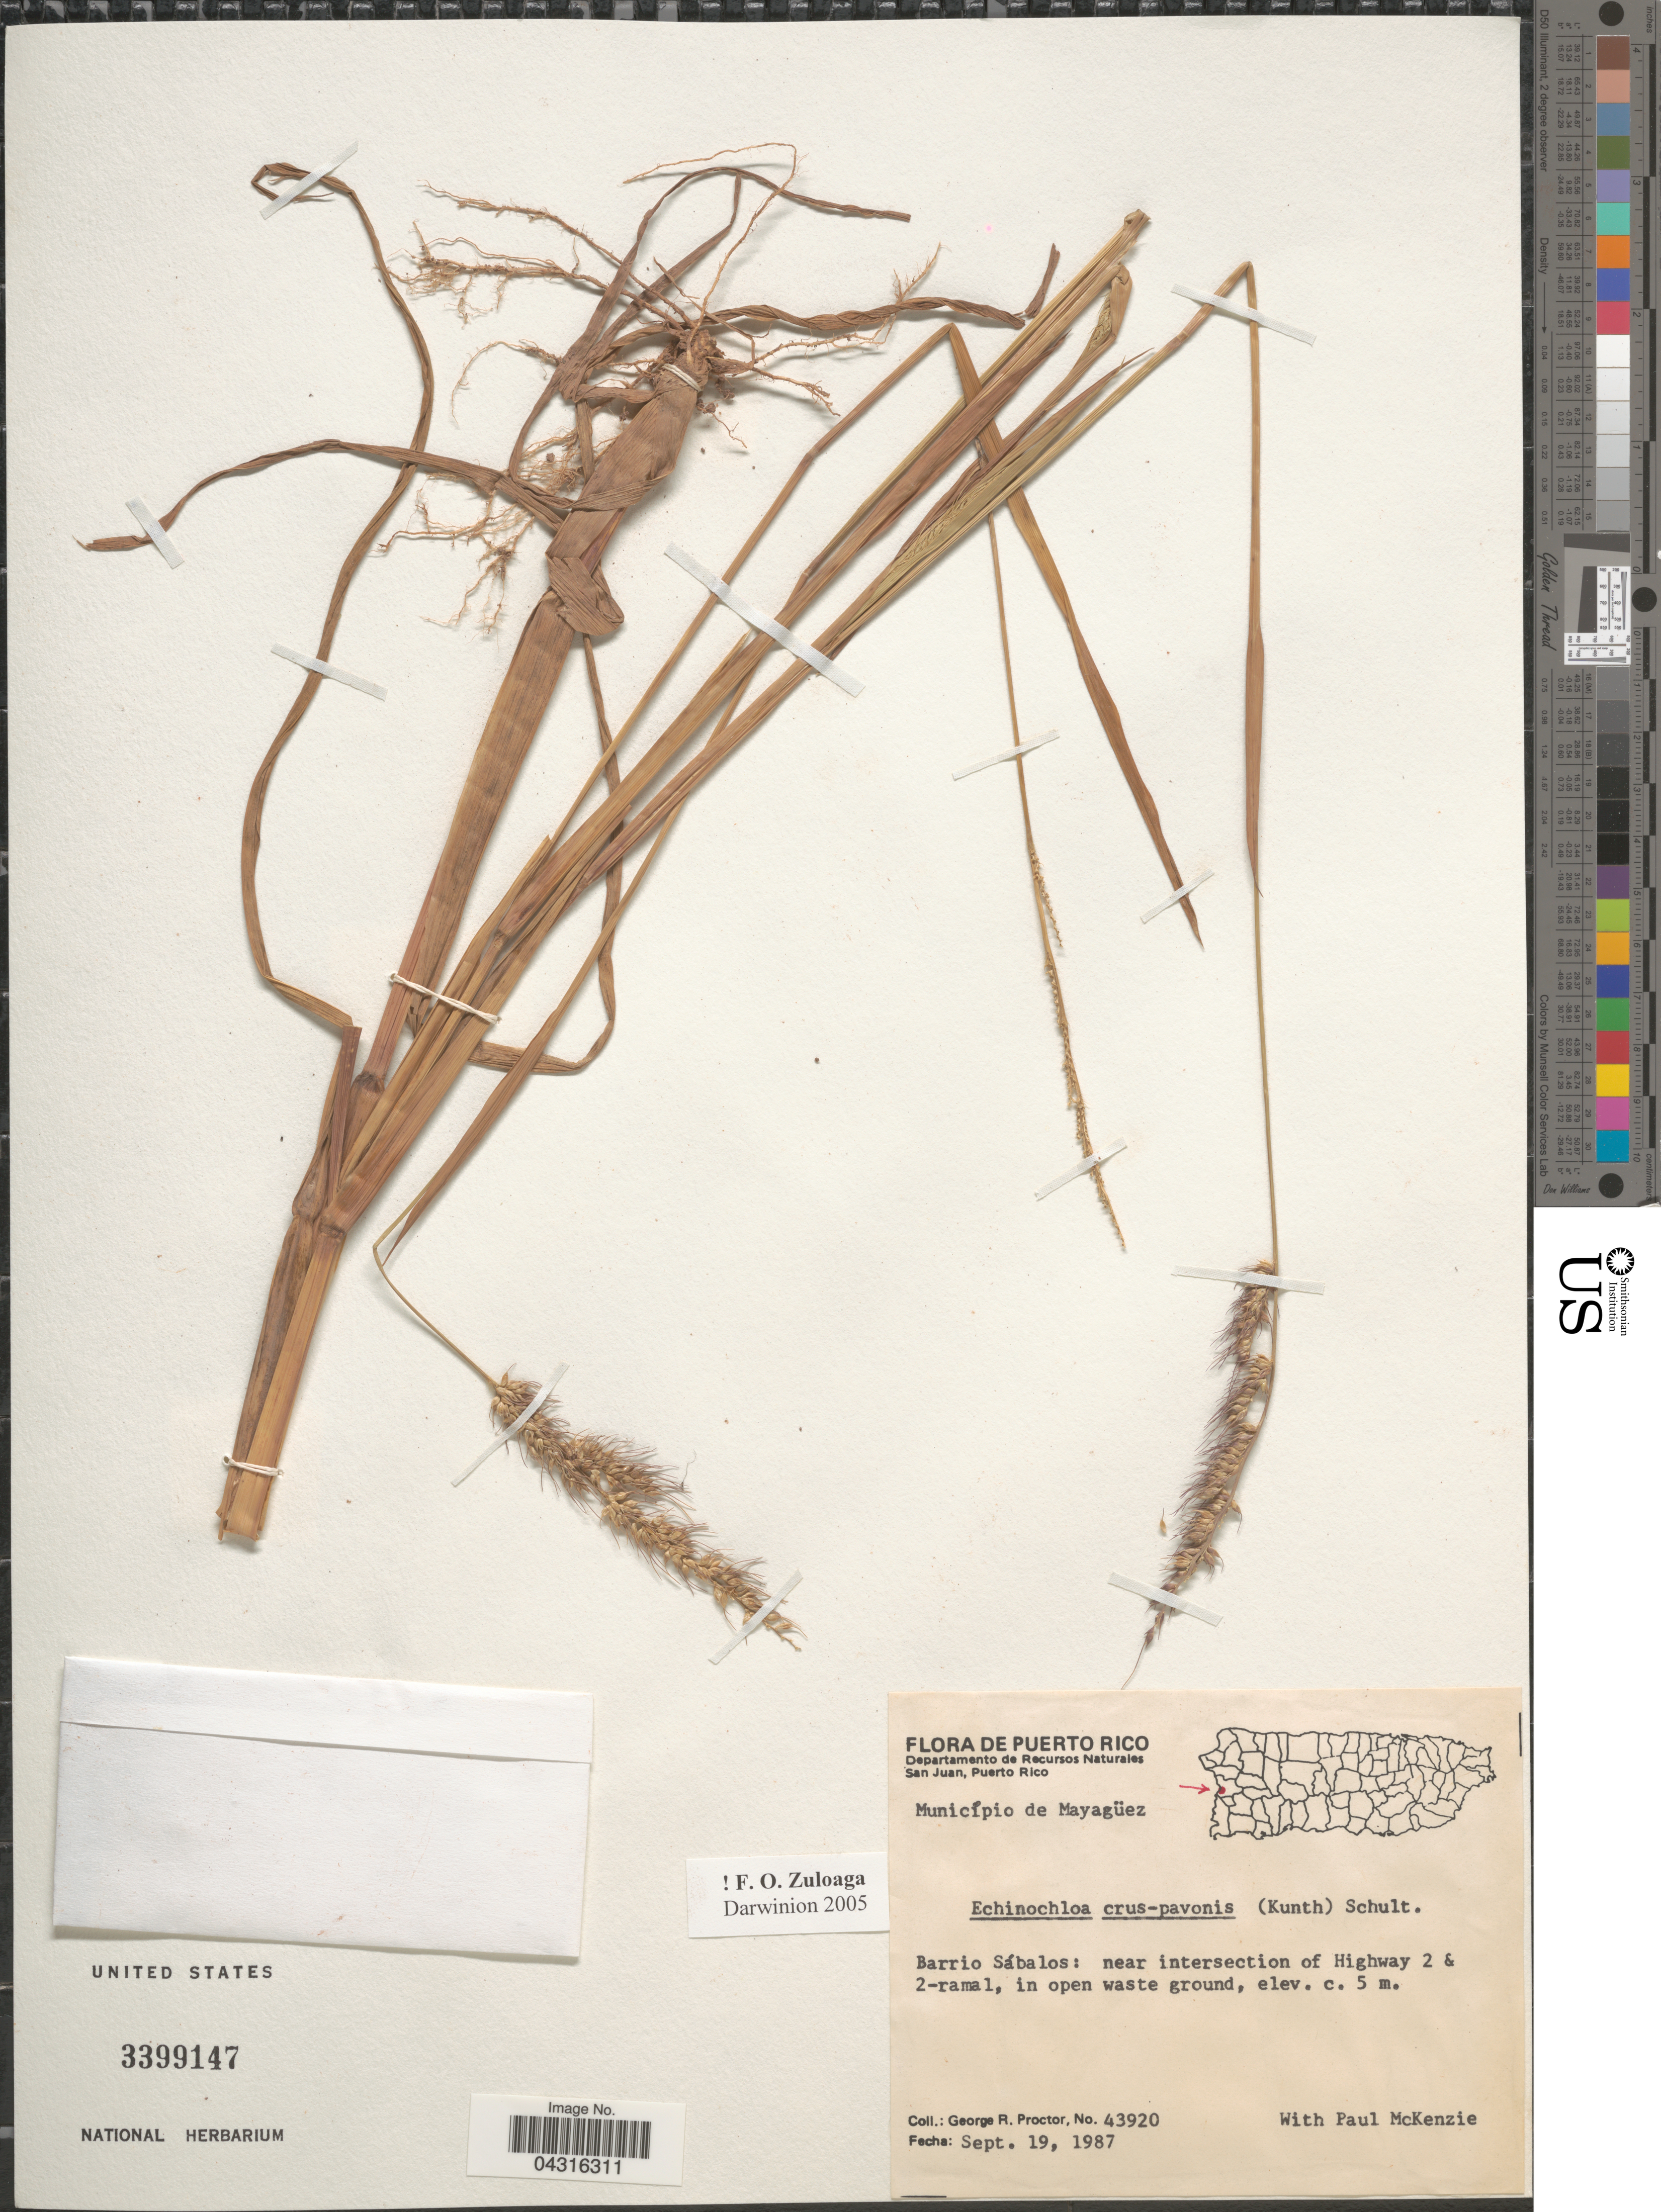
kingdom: Plantae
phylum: Tracheophyta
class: Liliopsida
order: Poales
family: Poaceae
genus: Echinochloa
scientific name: Echinochloa crus-pavonis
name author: (Kunth) Schult.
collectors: G. R. Proctor & P. McKenzie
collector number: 43920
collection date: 1987-09-19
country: Puerto Rico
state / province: Mayagüez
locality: Município de Mayagüez. Barrio Sábalos: near intersection of Highway 2 & 2-ramal.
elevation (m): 5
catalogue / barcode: US 3399147